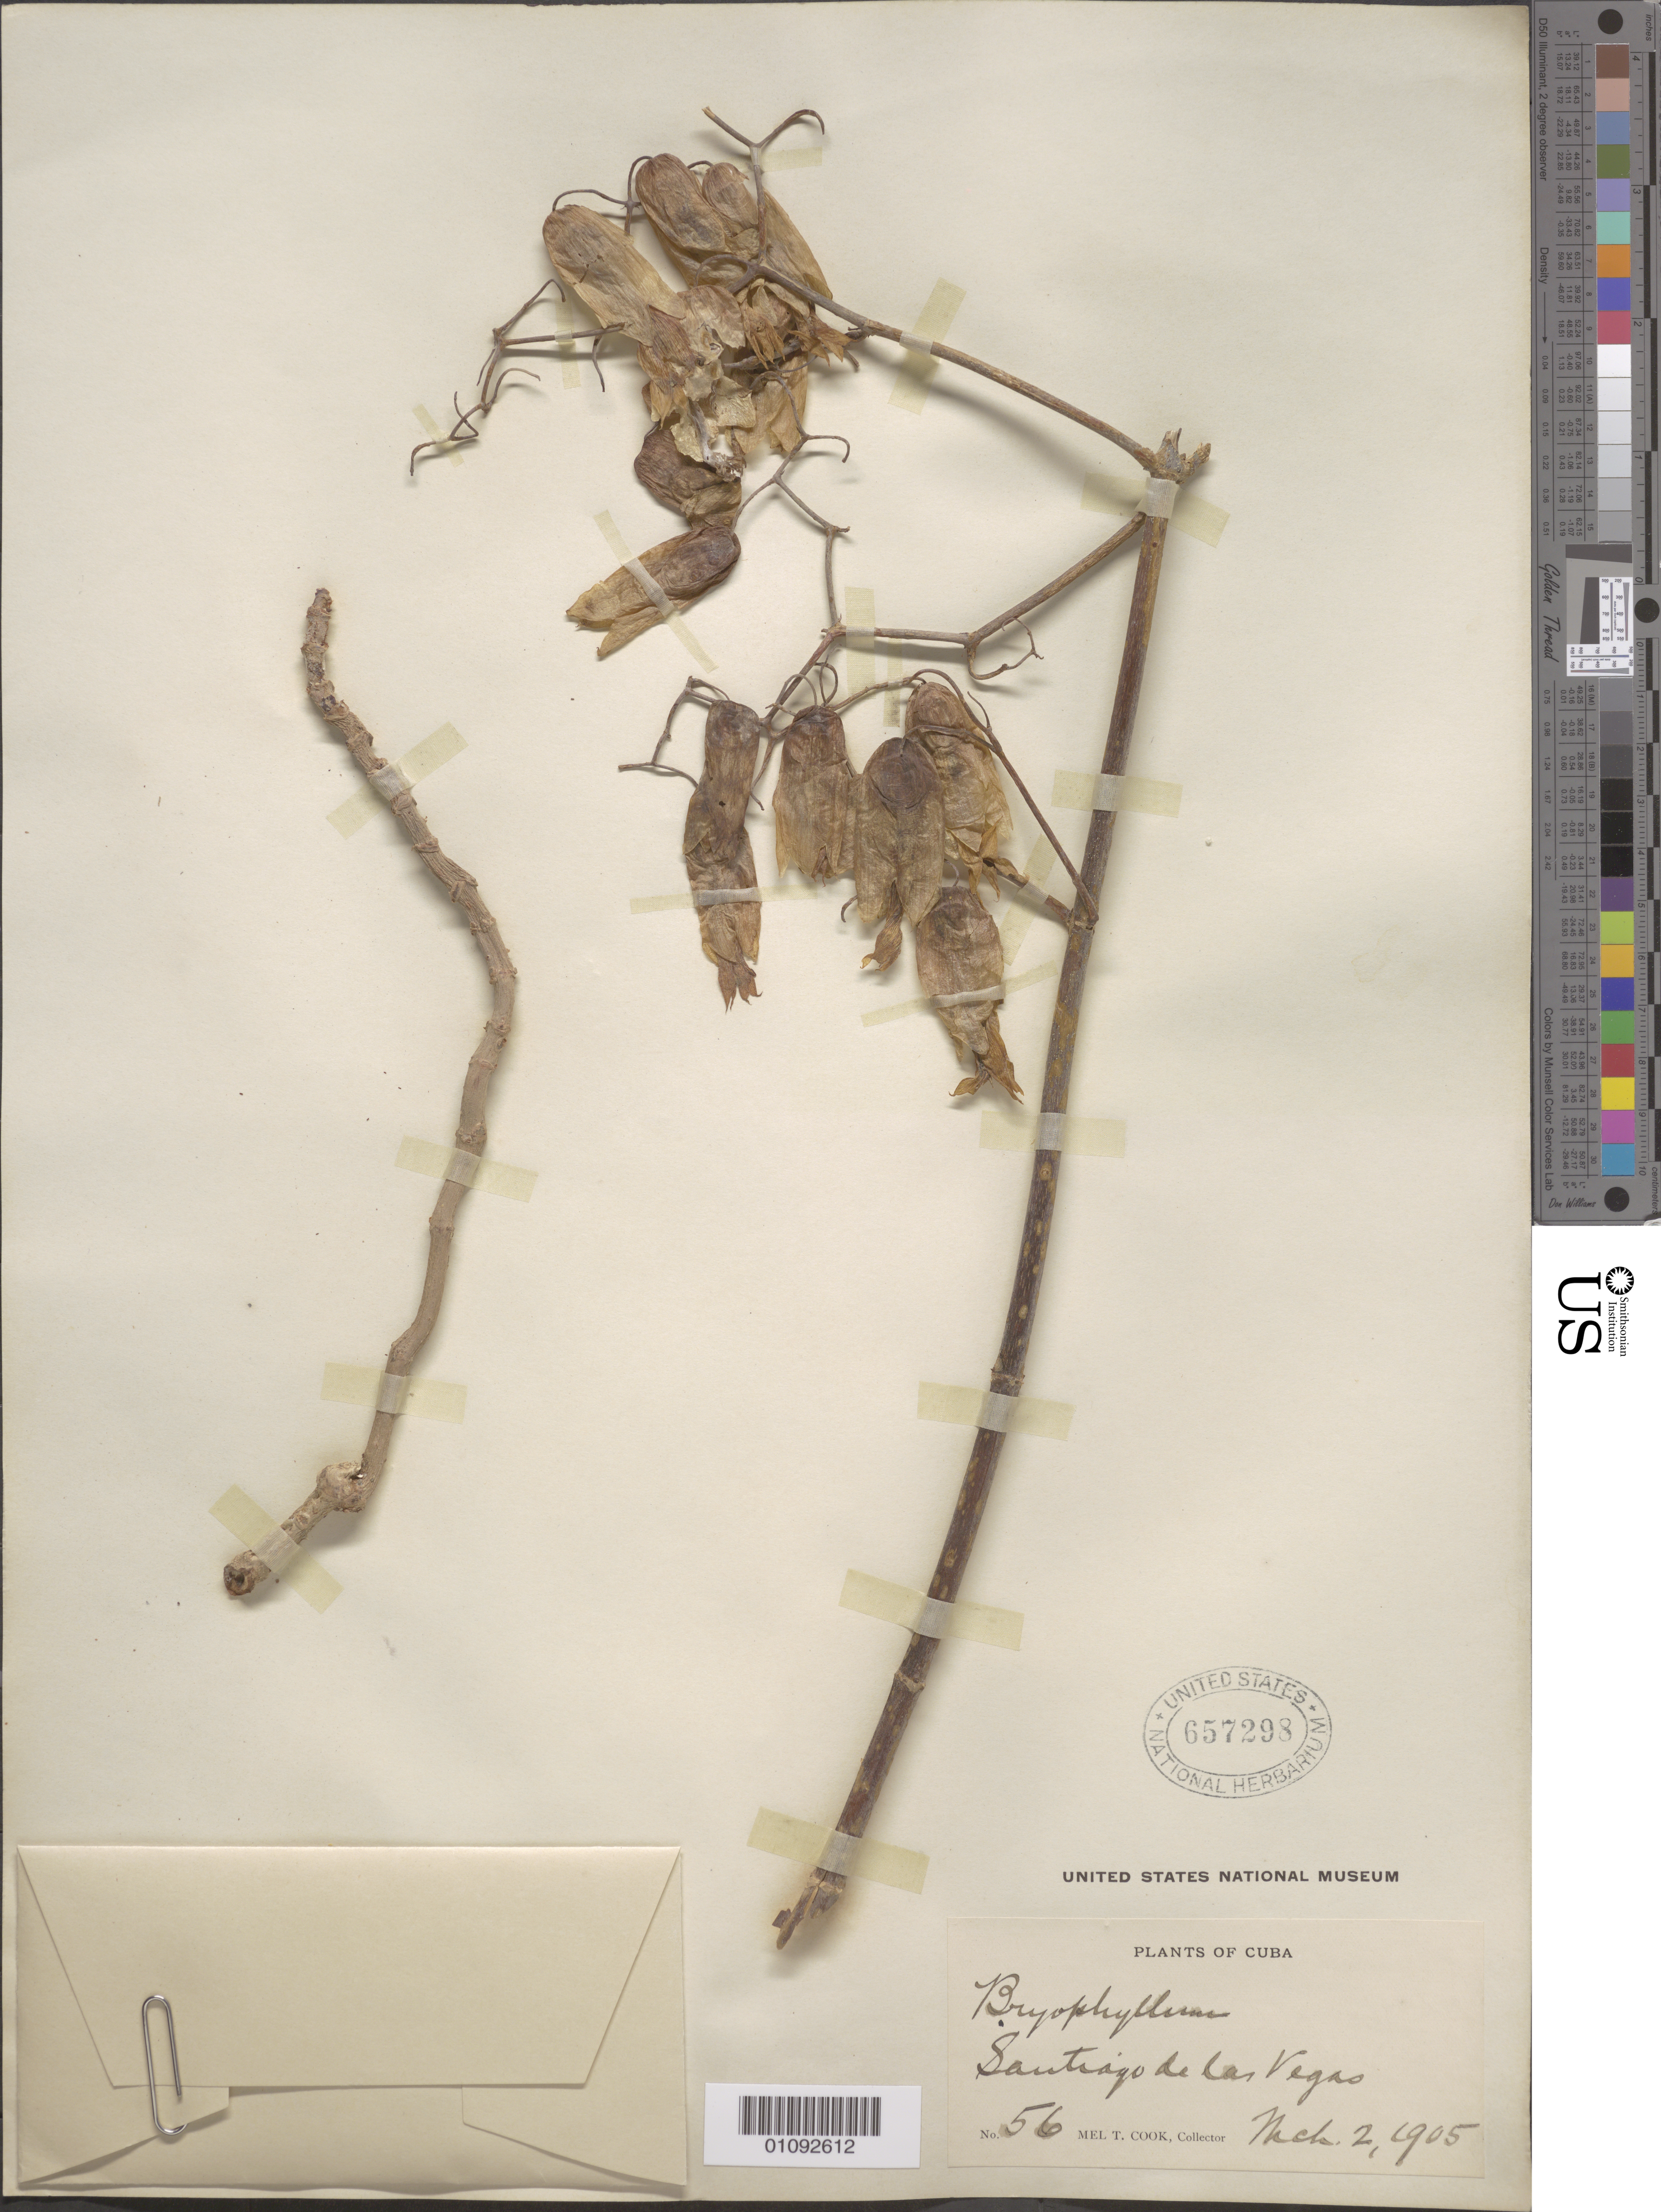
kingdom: Plantae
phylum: Tracheophyta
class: Magnoliopsida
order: Saxifragales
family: Crassulaceae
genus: Kalanchoe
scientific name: Kalanchoe pinnata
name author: (Lam.) Pers.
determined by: Strong, Mark T., (BOT), Smithsonian Institution - National Museum of Natural History (UNITED STATES)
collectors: M. T. Cook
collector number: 56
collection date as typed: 02 Mar 1905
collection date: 1905-03-02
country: Cuba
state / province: La Habana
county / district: Municipio Boyeros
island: Cuba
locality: Santiago de las Vegas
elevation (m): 97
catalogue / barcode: US 657298